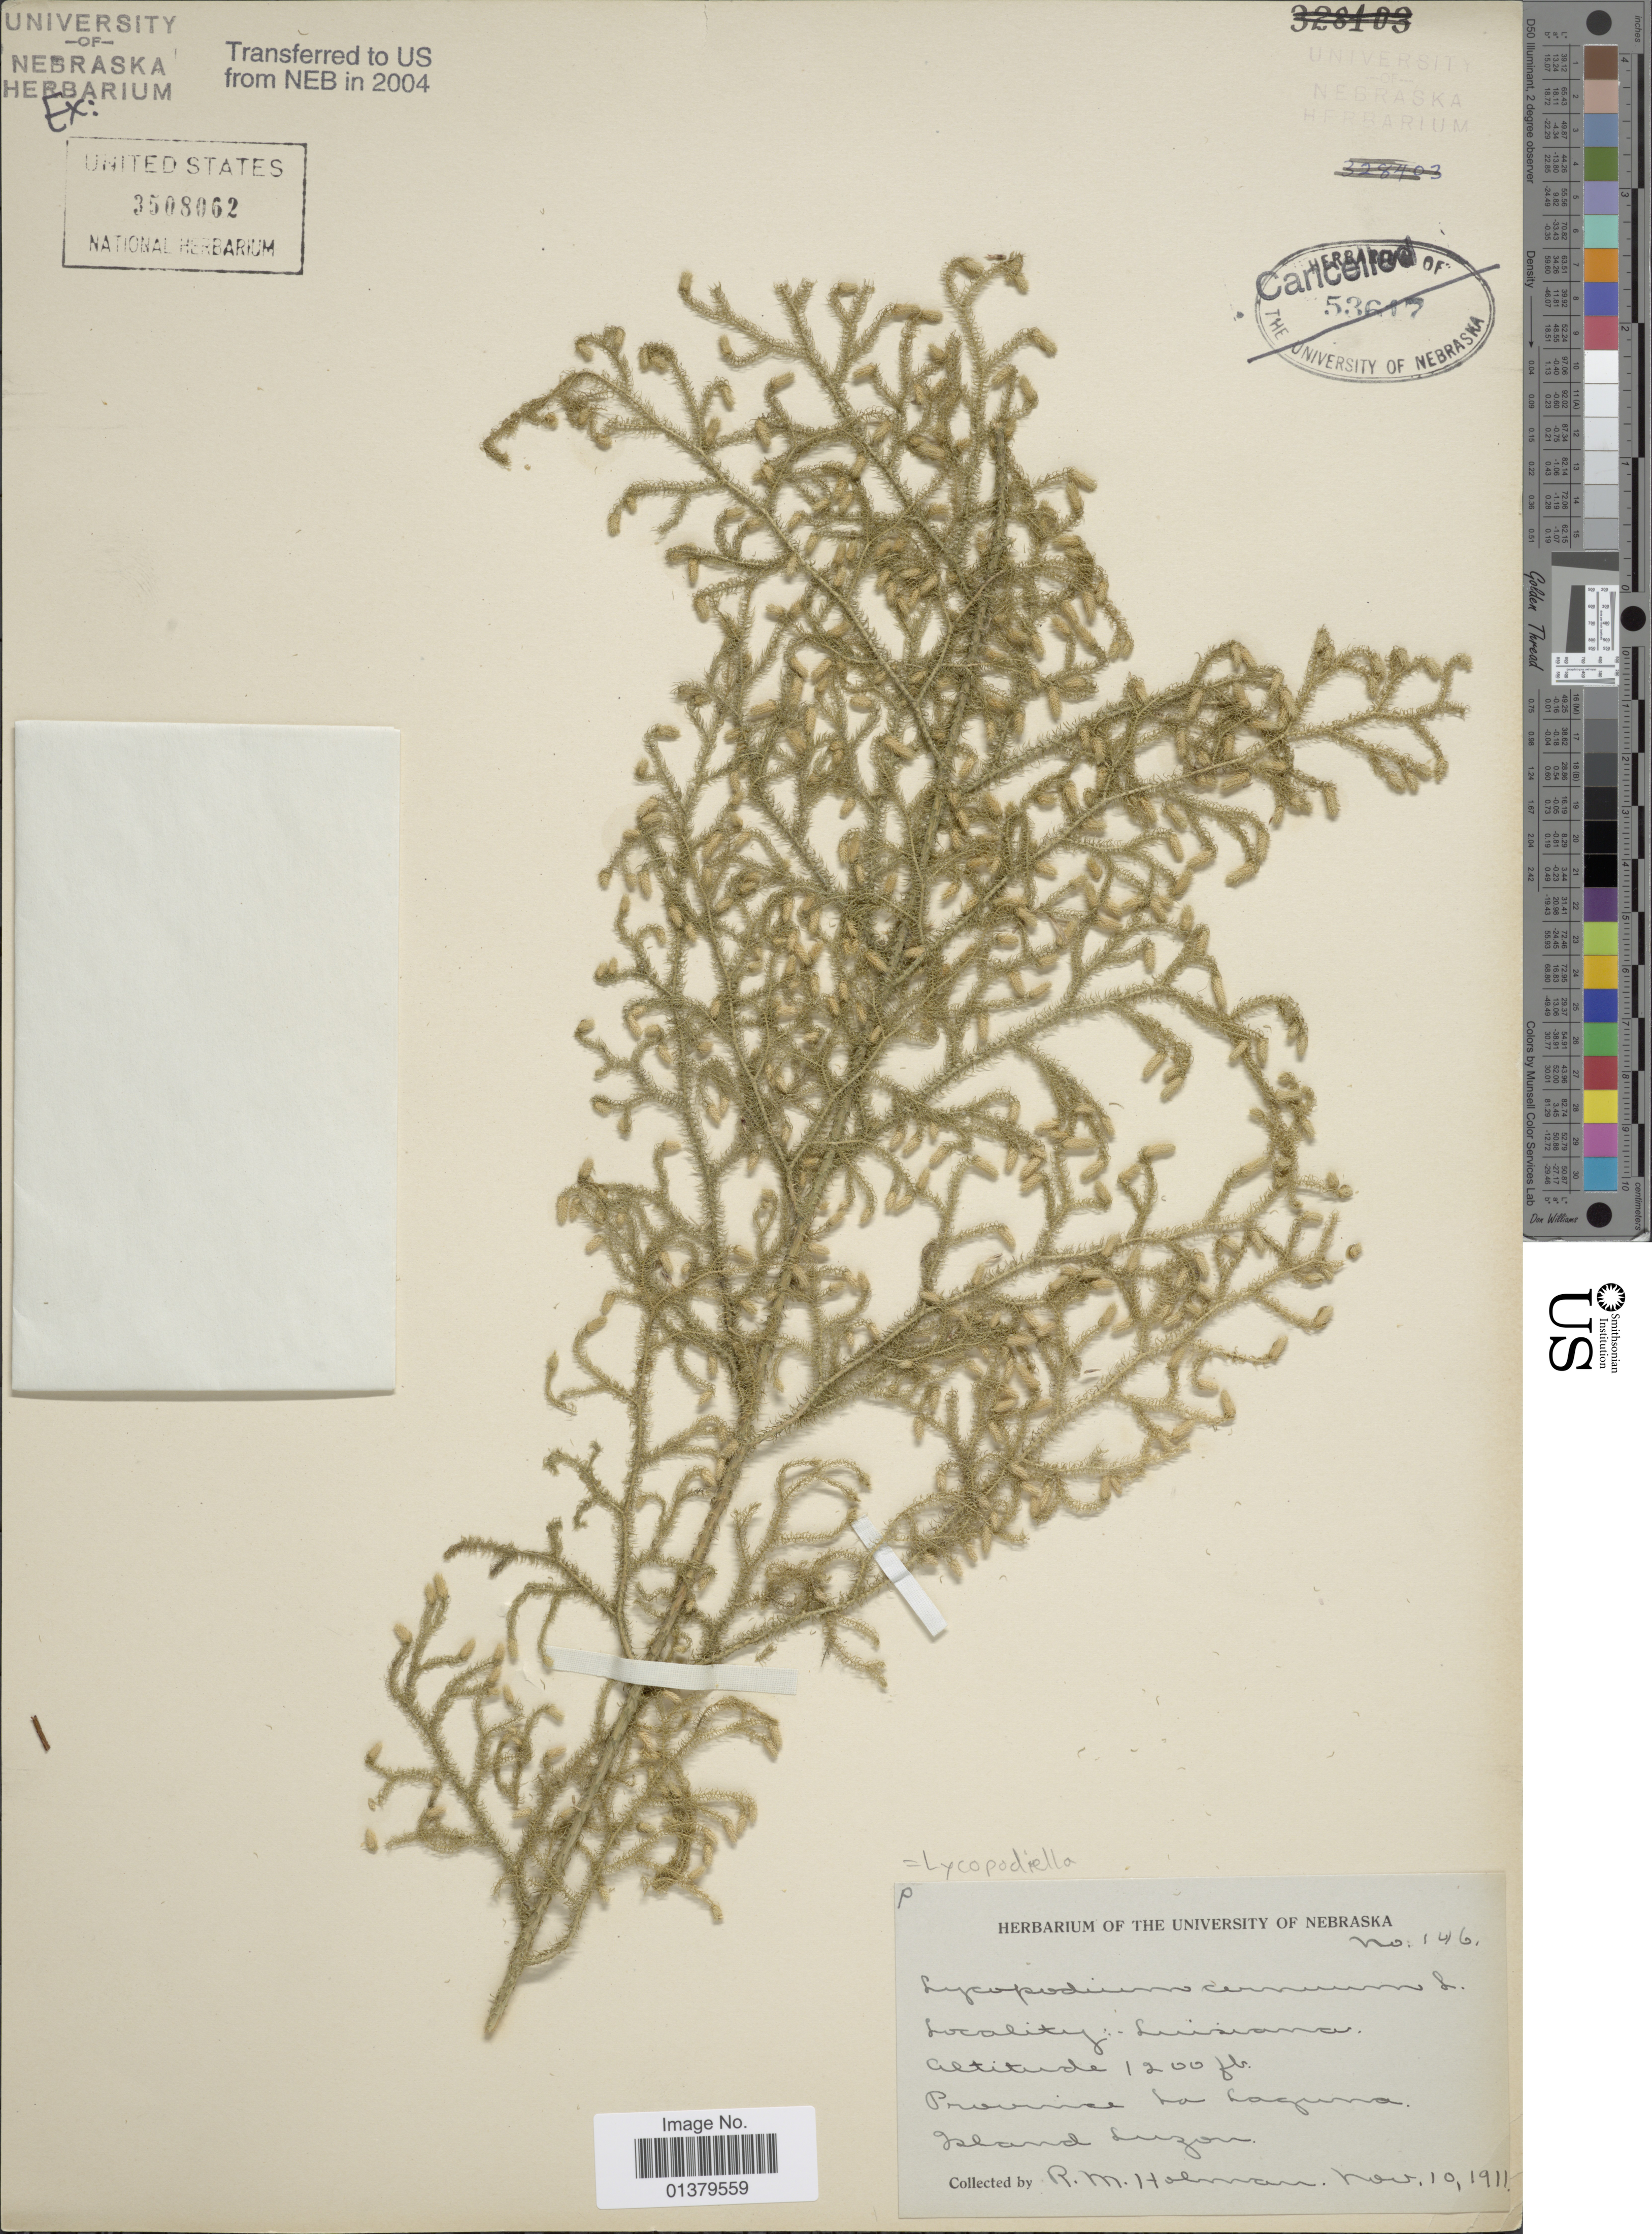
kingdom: Plantae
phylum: Tracheophyta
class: Lycopodiopsida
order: Lycopodiales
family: Lycopodiaceae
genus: Palhinhaea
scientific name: Palhinhaea cernua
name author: (L.) Vasc. & Franco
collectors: R. Holman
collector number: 146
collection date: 1911-11-10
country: Philippines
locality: Luisiana, province La Laguna, island Luzon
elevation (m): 366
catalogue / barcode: US 3508062